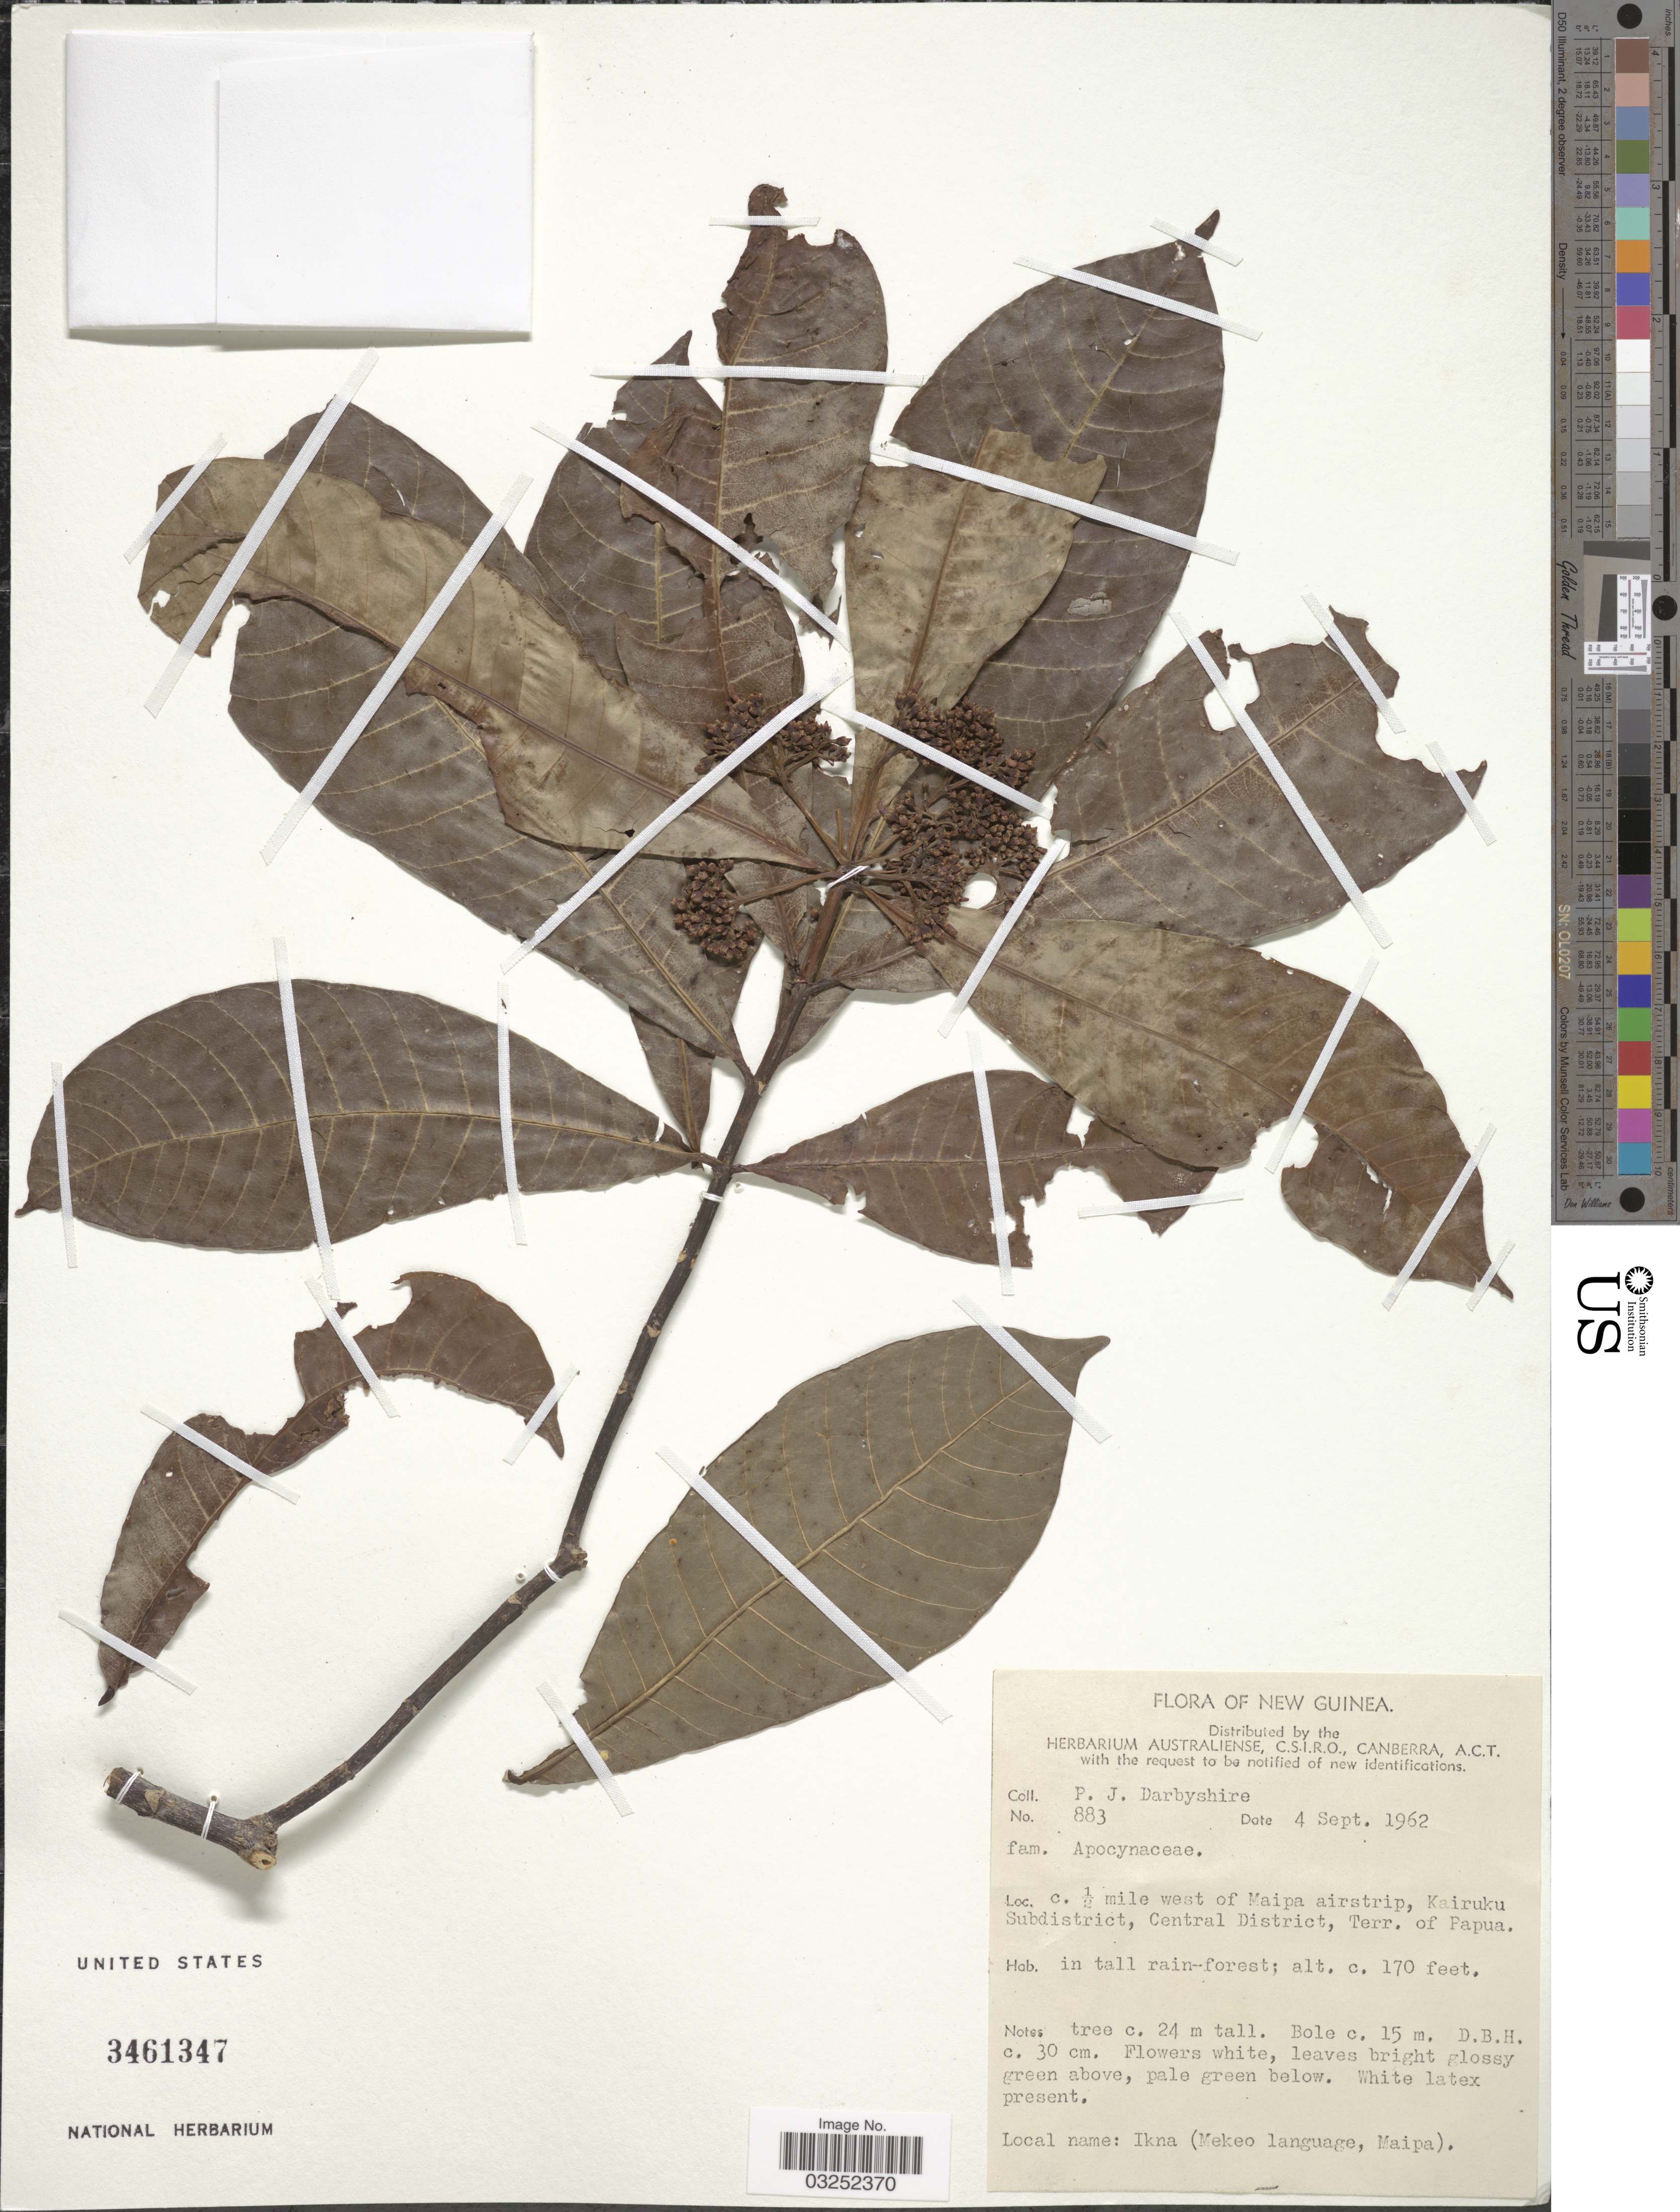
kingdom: Plantae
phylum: Tracheophyta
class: Magnoliopsida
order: Gentianales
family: Apocynaceae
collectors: P. Darbyshire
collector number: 883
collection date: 1962-09-04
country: Papua New Guinea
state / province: Central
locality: New Guinea, c. ½ mile west of Maipa airstrip, Kairuku Subdistrict, Central District, Terr. of Papua.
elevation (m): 52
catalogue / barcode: US 3461347